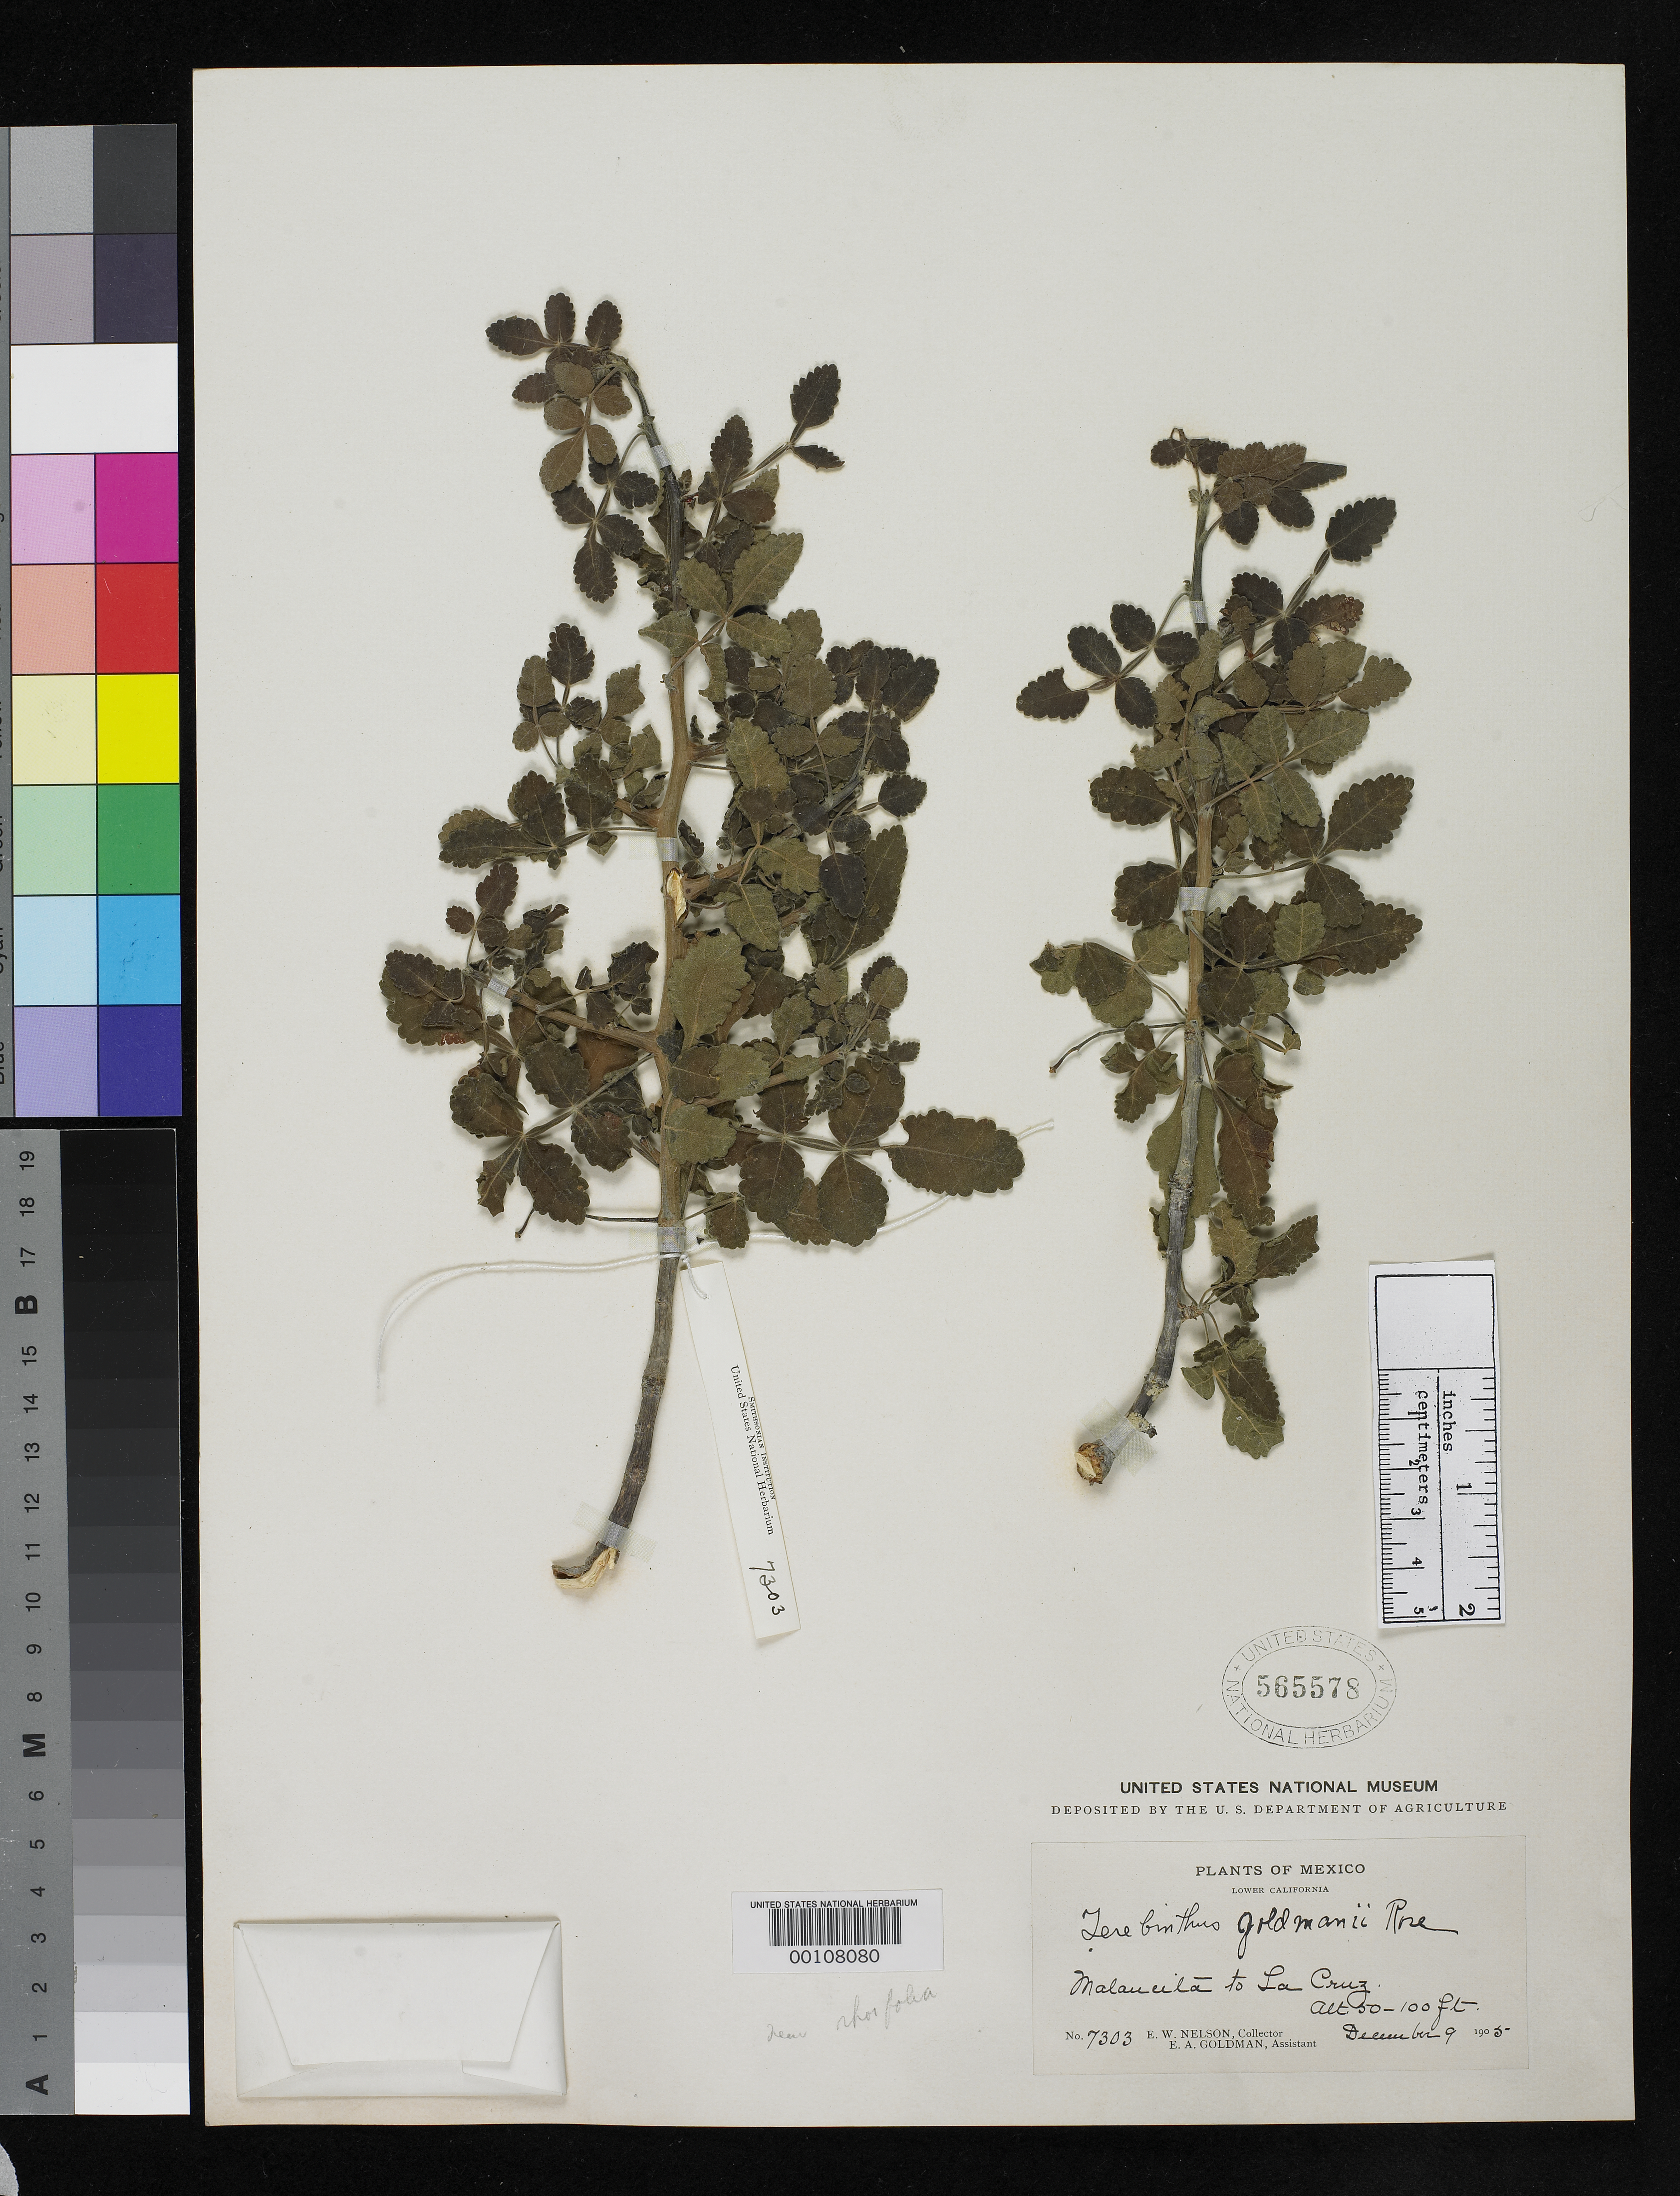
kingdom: Plantae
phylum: Tracheophyta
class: Magnoliopsida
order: Sapindales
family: Burseraceae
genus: Elaphrium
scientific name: Elaphrium goldmani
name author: Rose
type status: Holotype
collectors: E. W. Nelson & E. A. Goldman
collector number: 7303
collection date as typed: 09 Dec 1905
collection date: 1905-12-09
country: Mexico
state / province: Baja California Sur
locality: Between Mataneita & La Cruz.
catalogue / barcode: US 565578